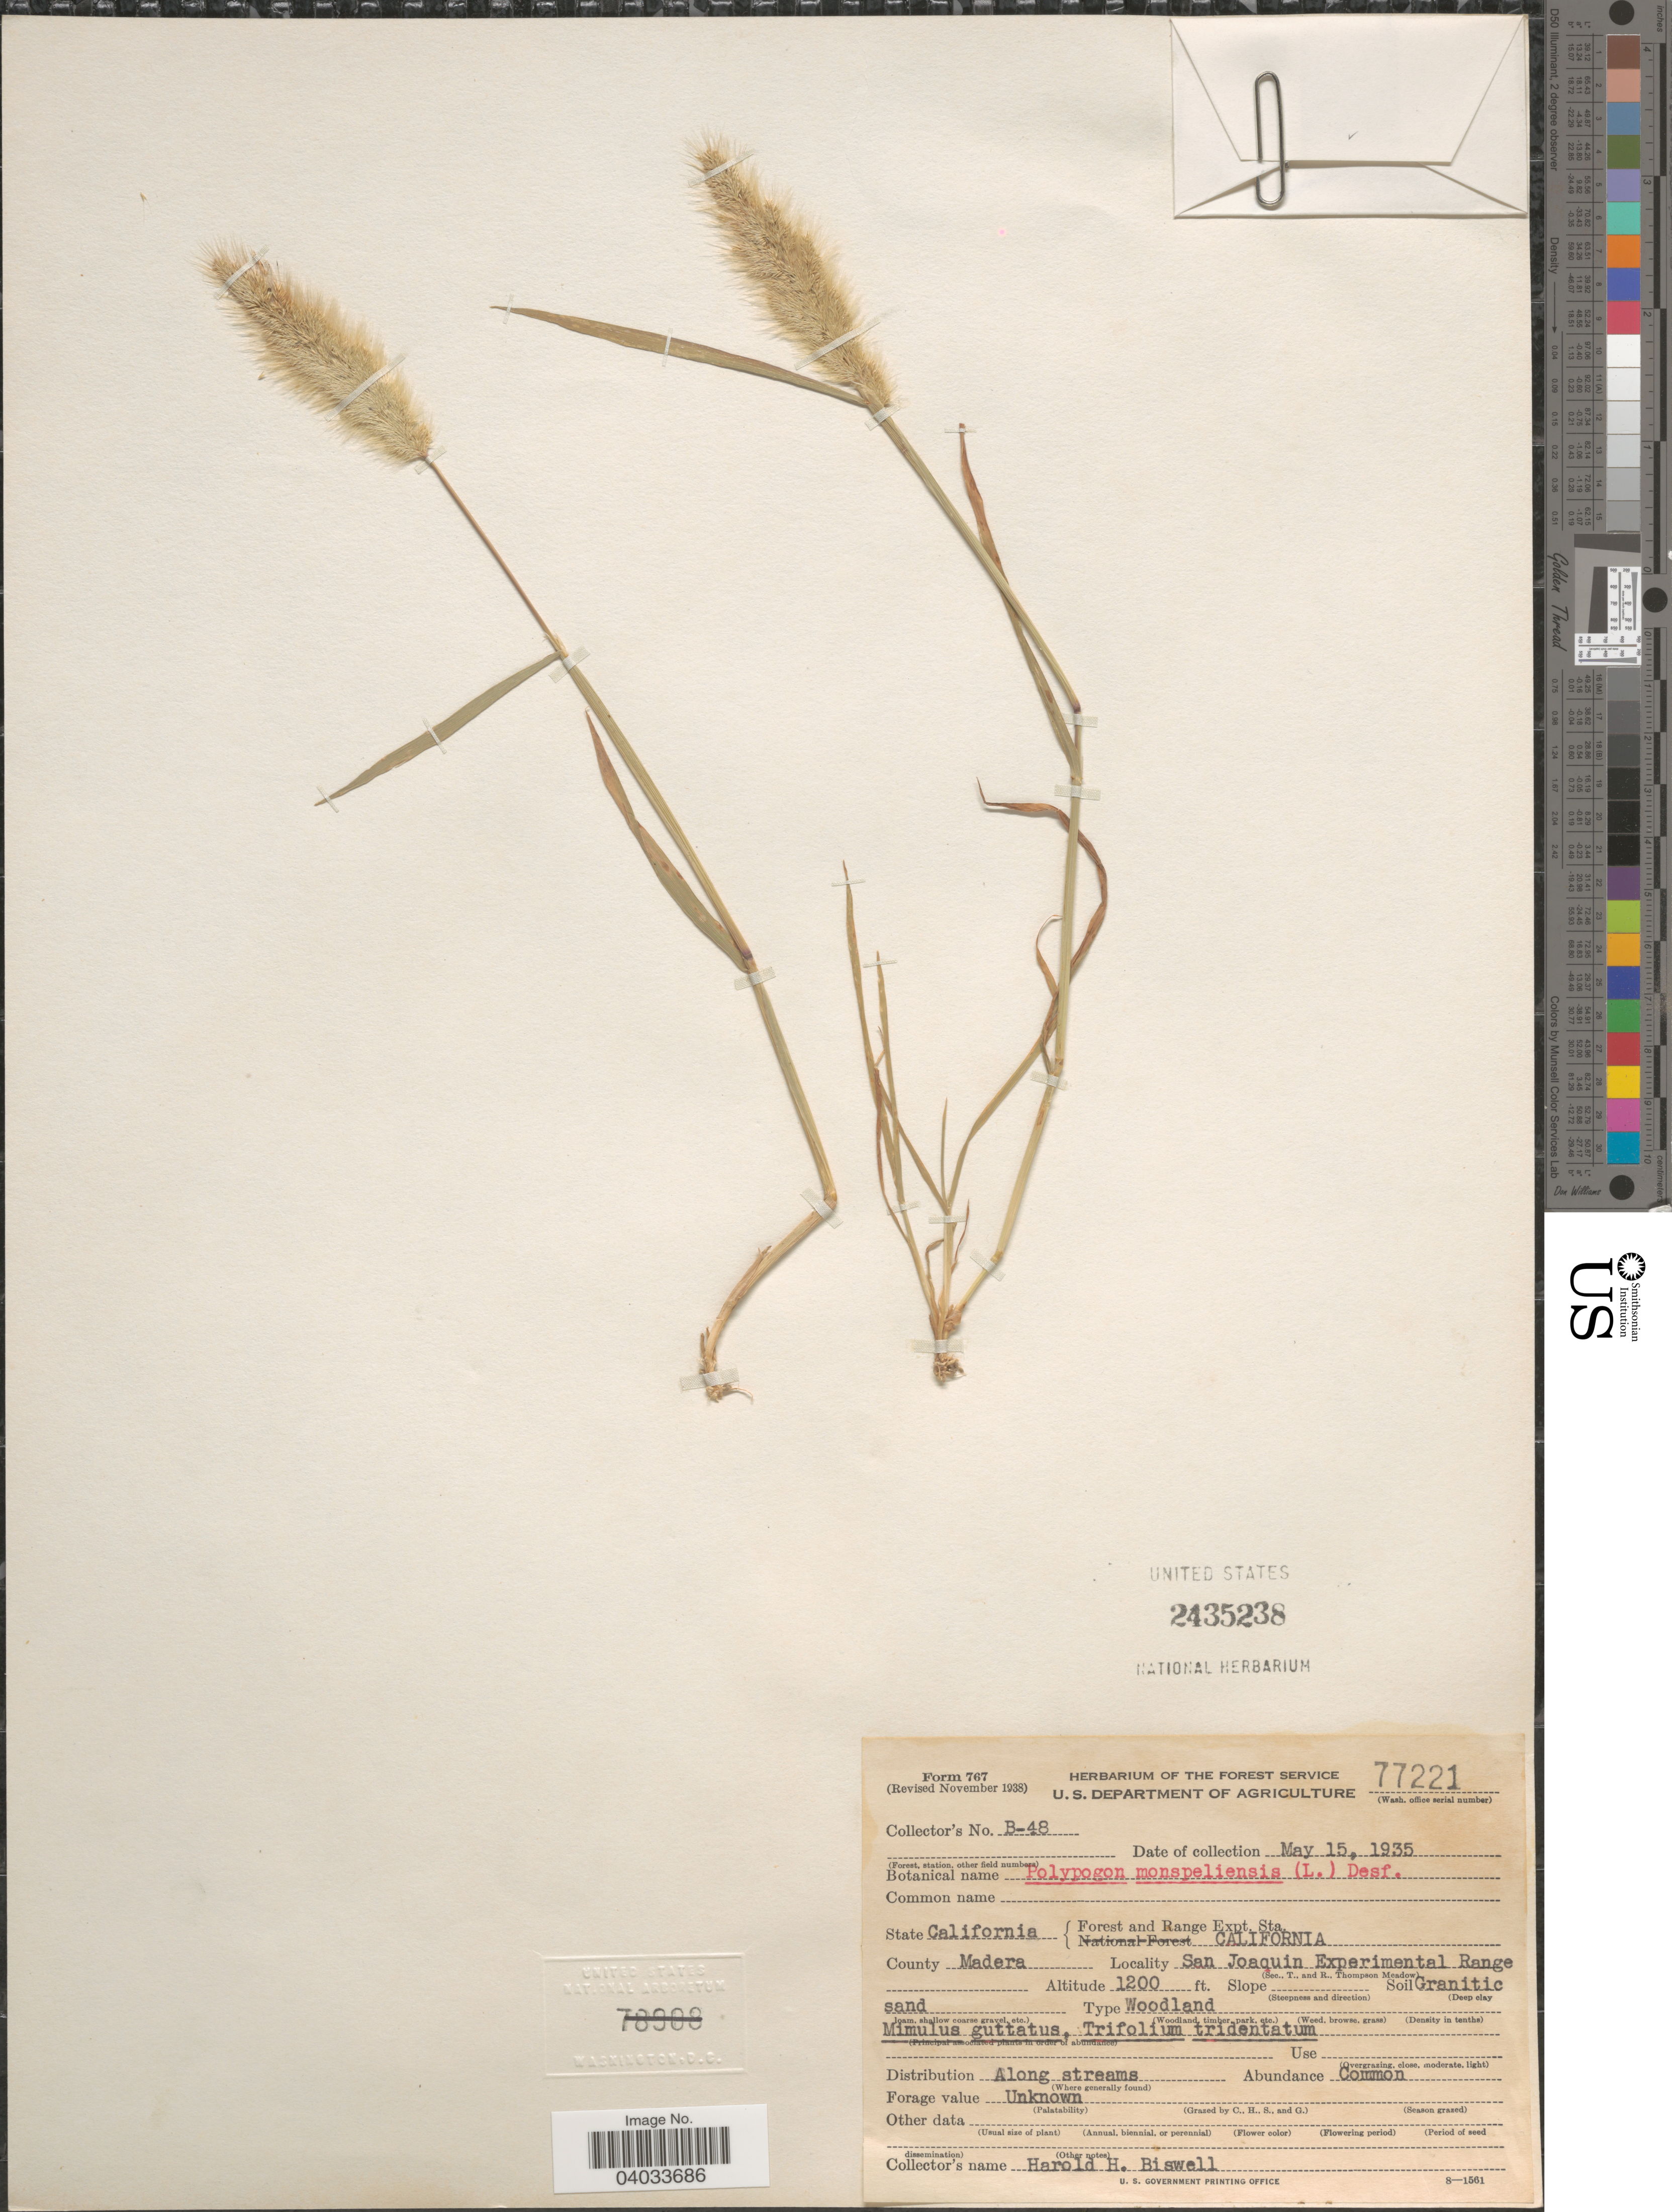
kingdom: Plantae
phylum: Tracheophyta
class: Liliopsida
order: Poales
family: Poaceae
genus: Polypogon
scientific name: Polypogon monspeliensis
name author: (L.) Desf.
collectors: H. Biswell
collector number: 77221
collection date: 1935-05-15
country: United States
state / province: California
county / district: Madera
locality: Forest and Range Expt. Sta. California. County Madera. San Joaquin Experimental Range.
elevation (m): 366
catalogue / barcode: US 2435238